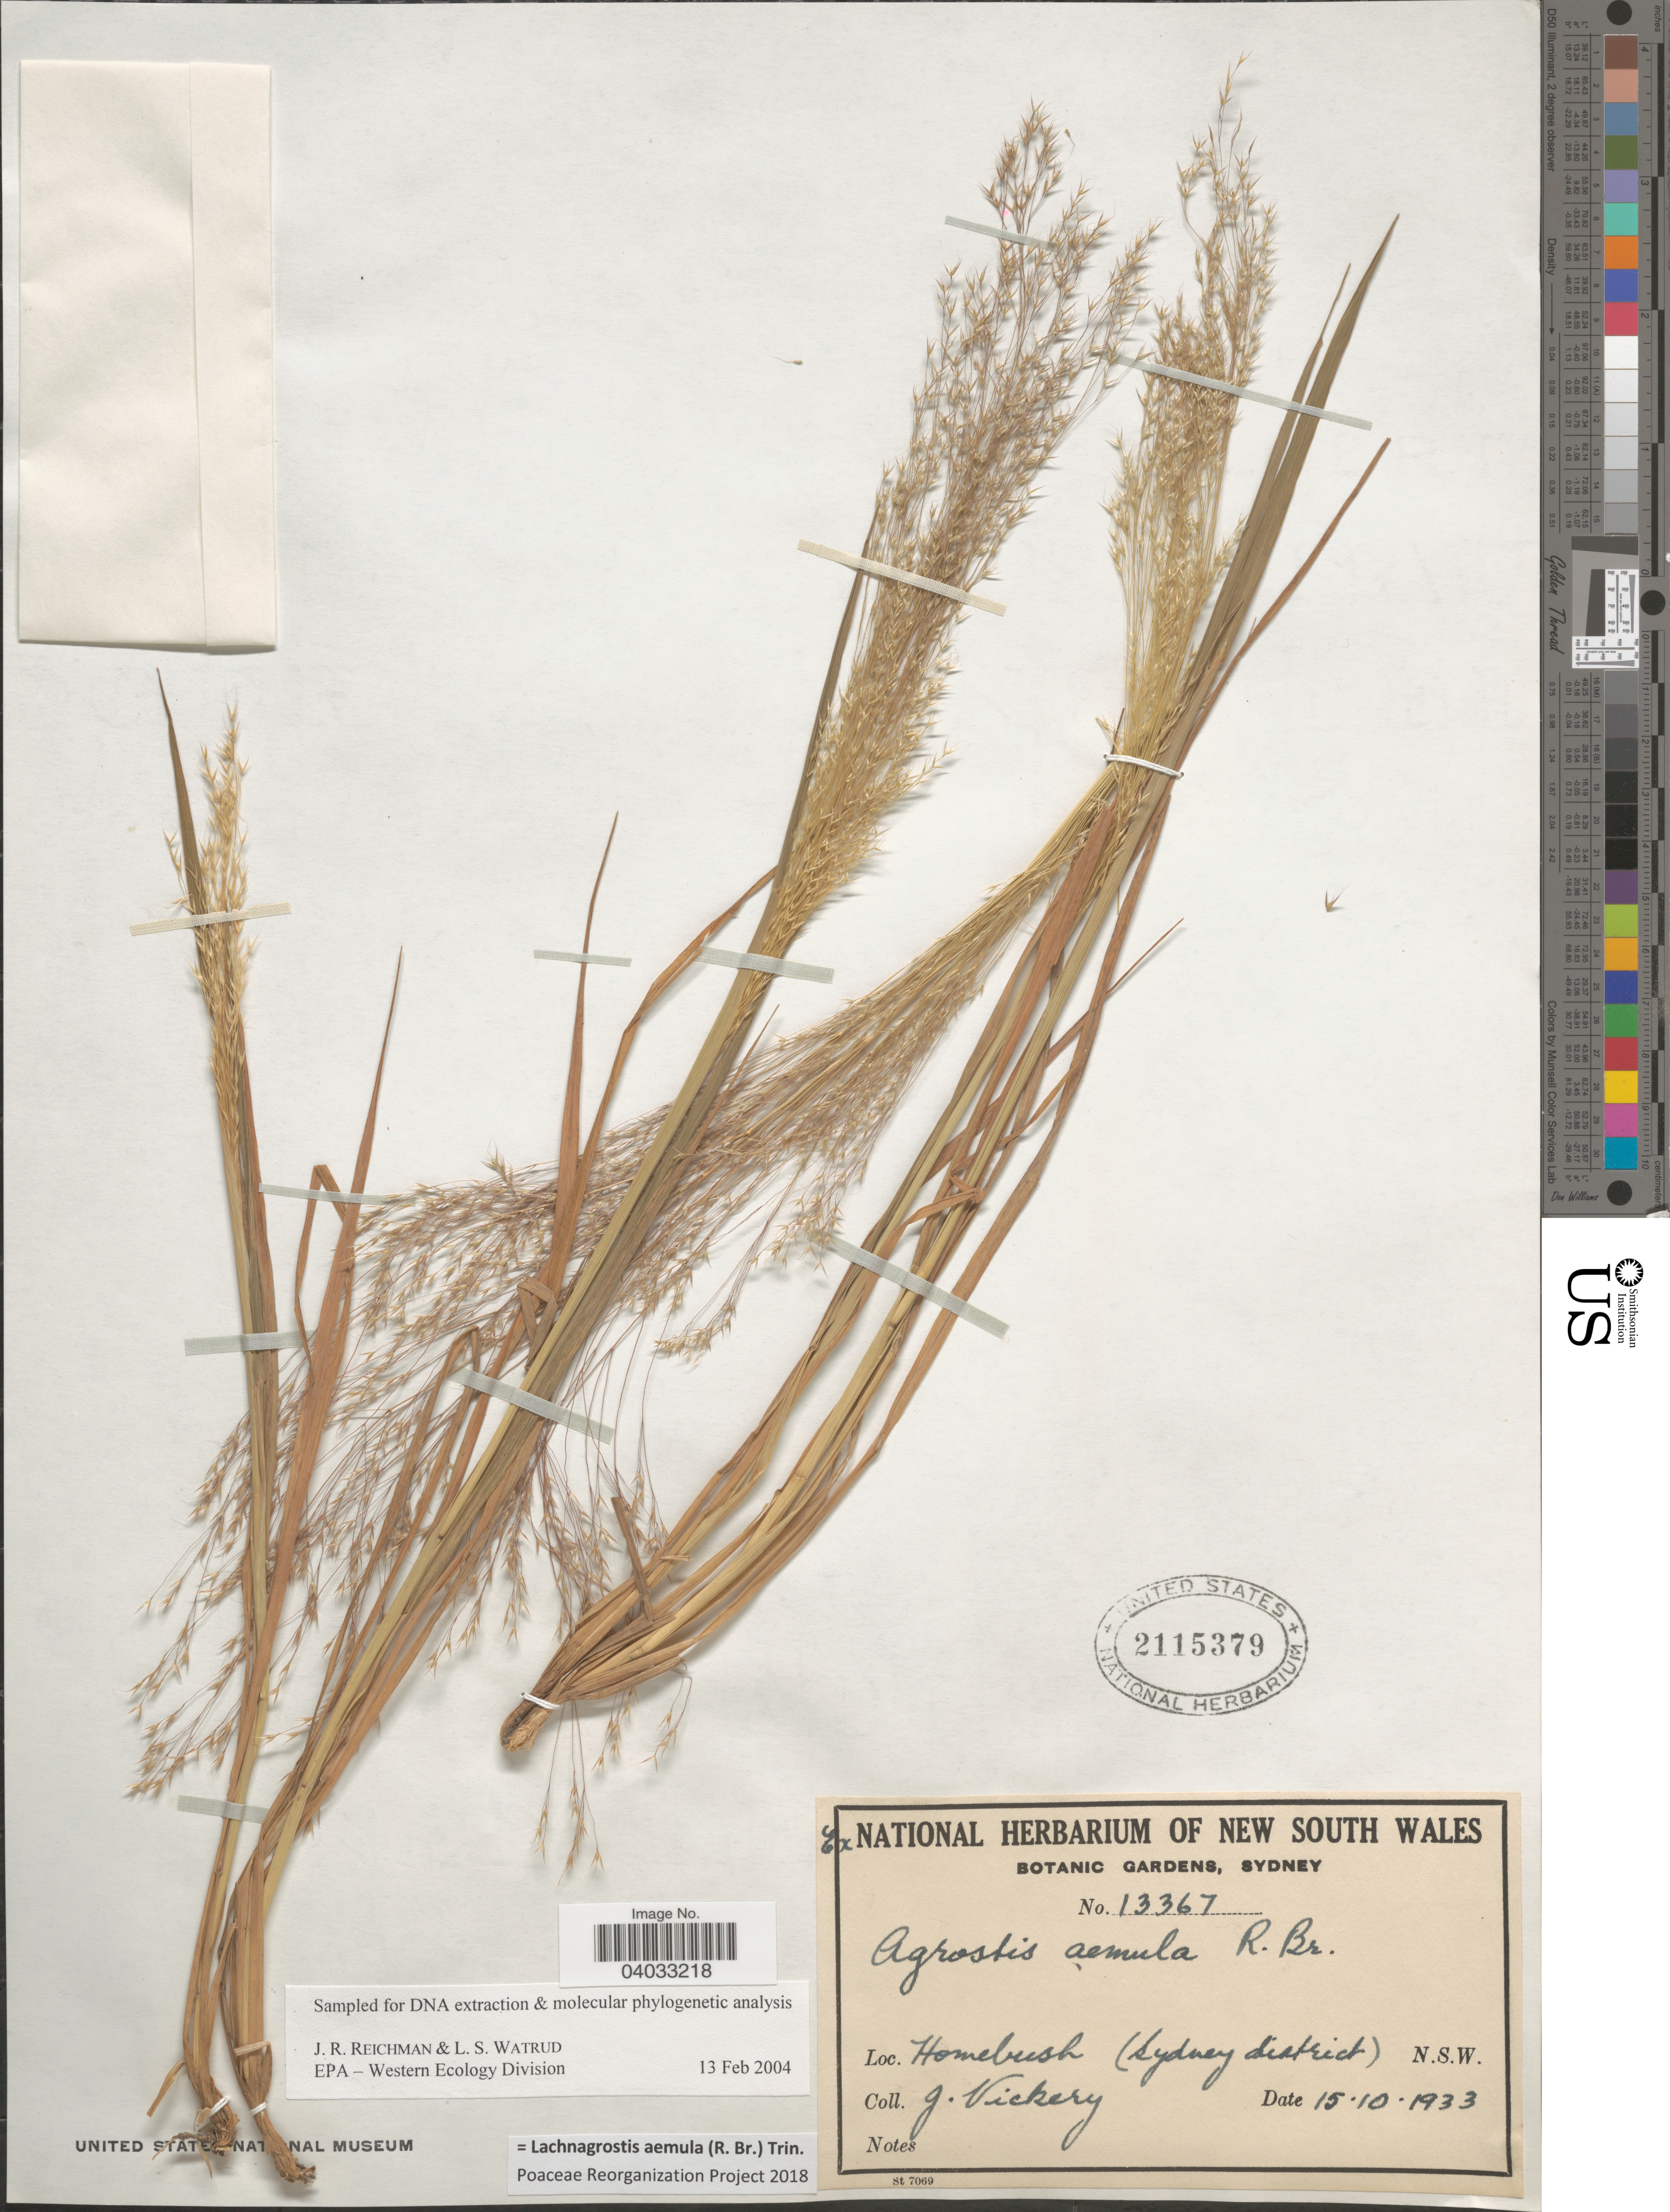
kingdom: Plantae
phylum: Tracheophyta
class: Liliopsida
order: Poales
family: Poaceae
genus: Lachnagrostis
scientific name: Lachnagrostis aemula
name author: (R. Br.) Trin.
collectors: J. Vickery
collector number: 13367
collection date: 1933-10-15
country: Australia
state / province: New South Wales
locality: Homebush (Sydney district).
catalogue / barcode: US 2115379